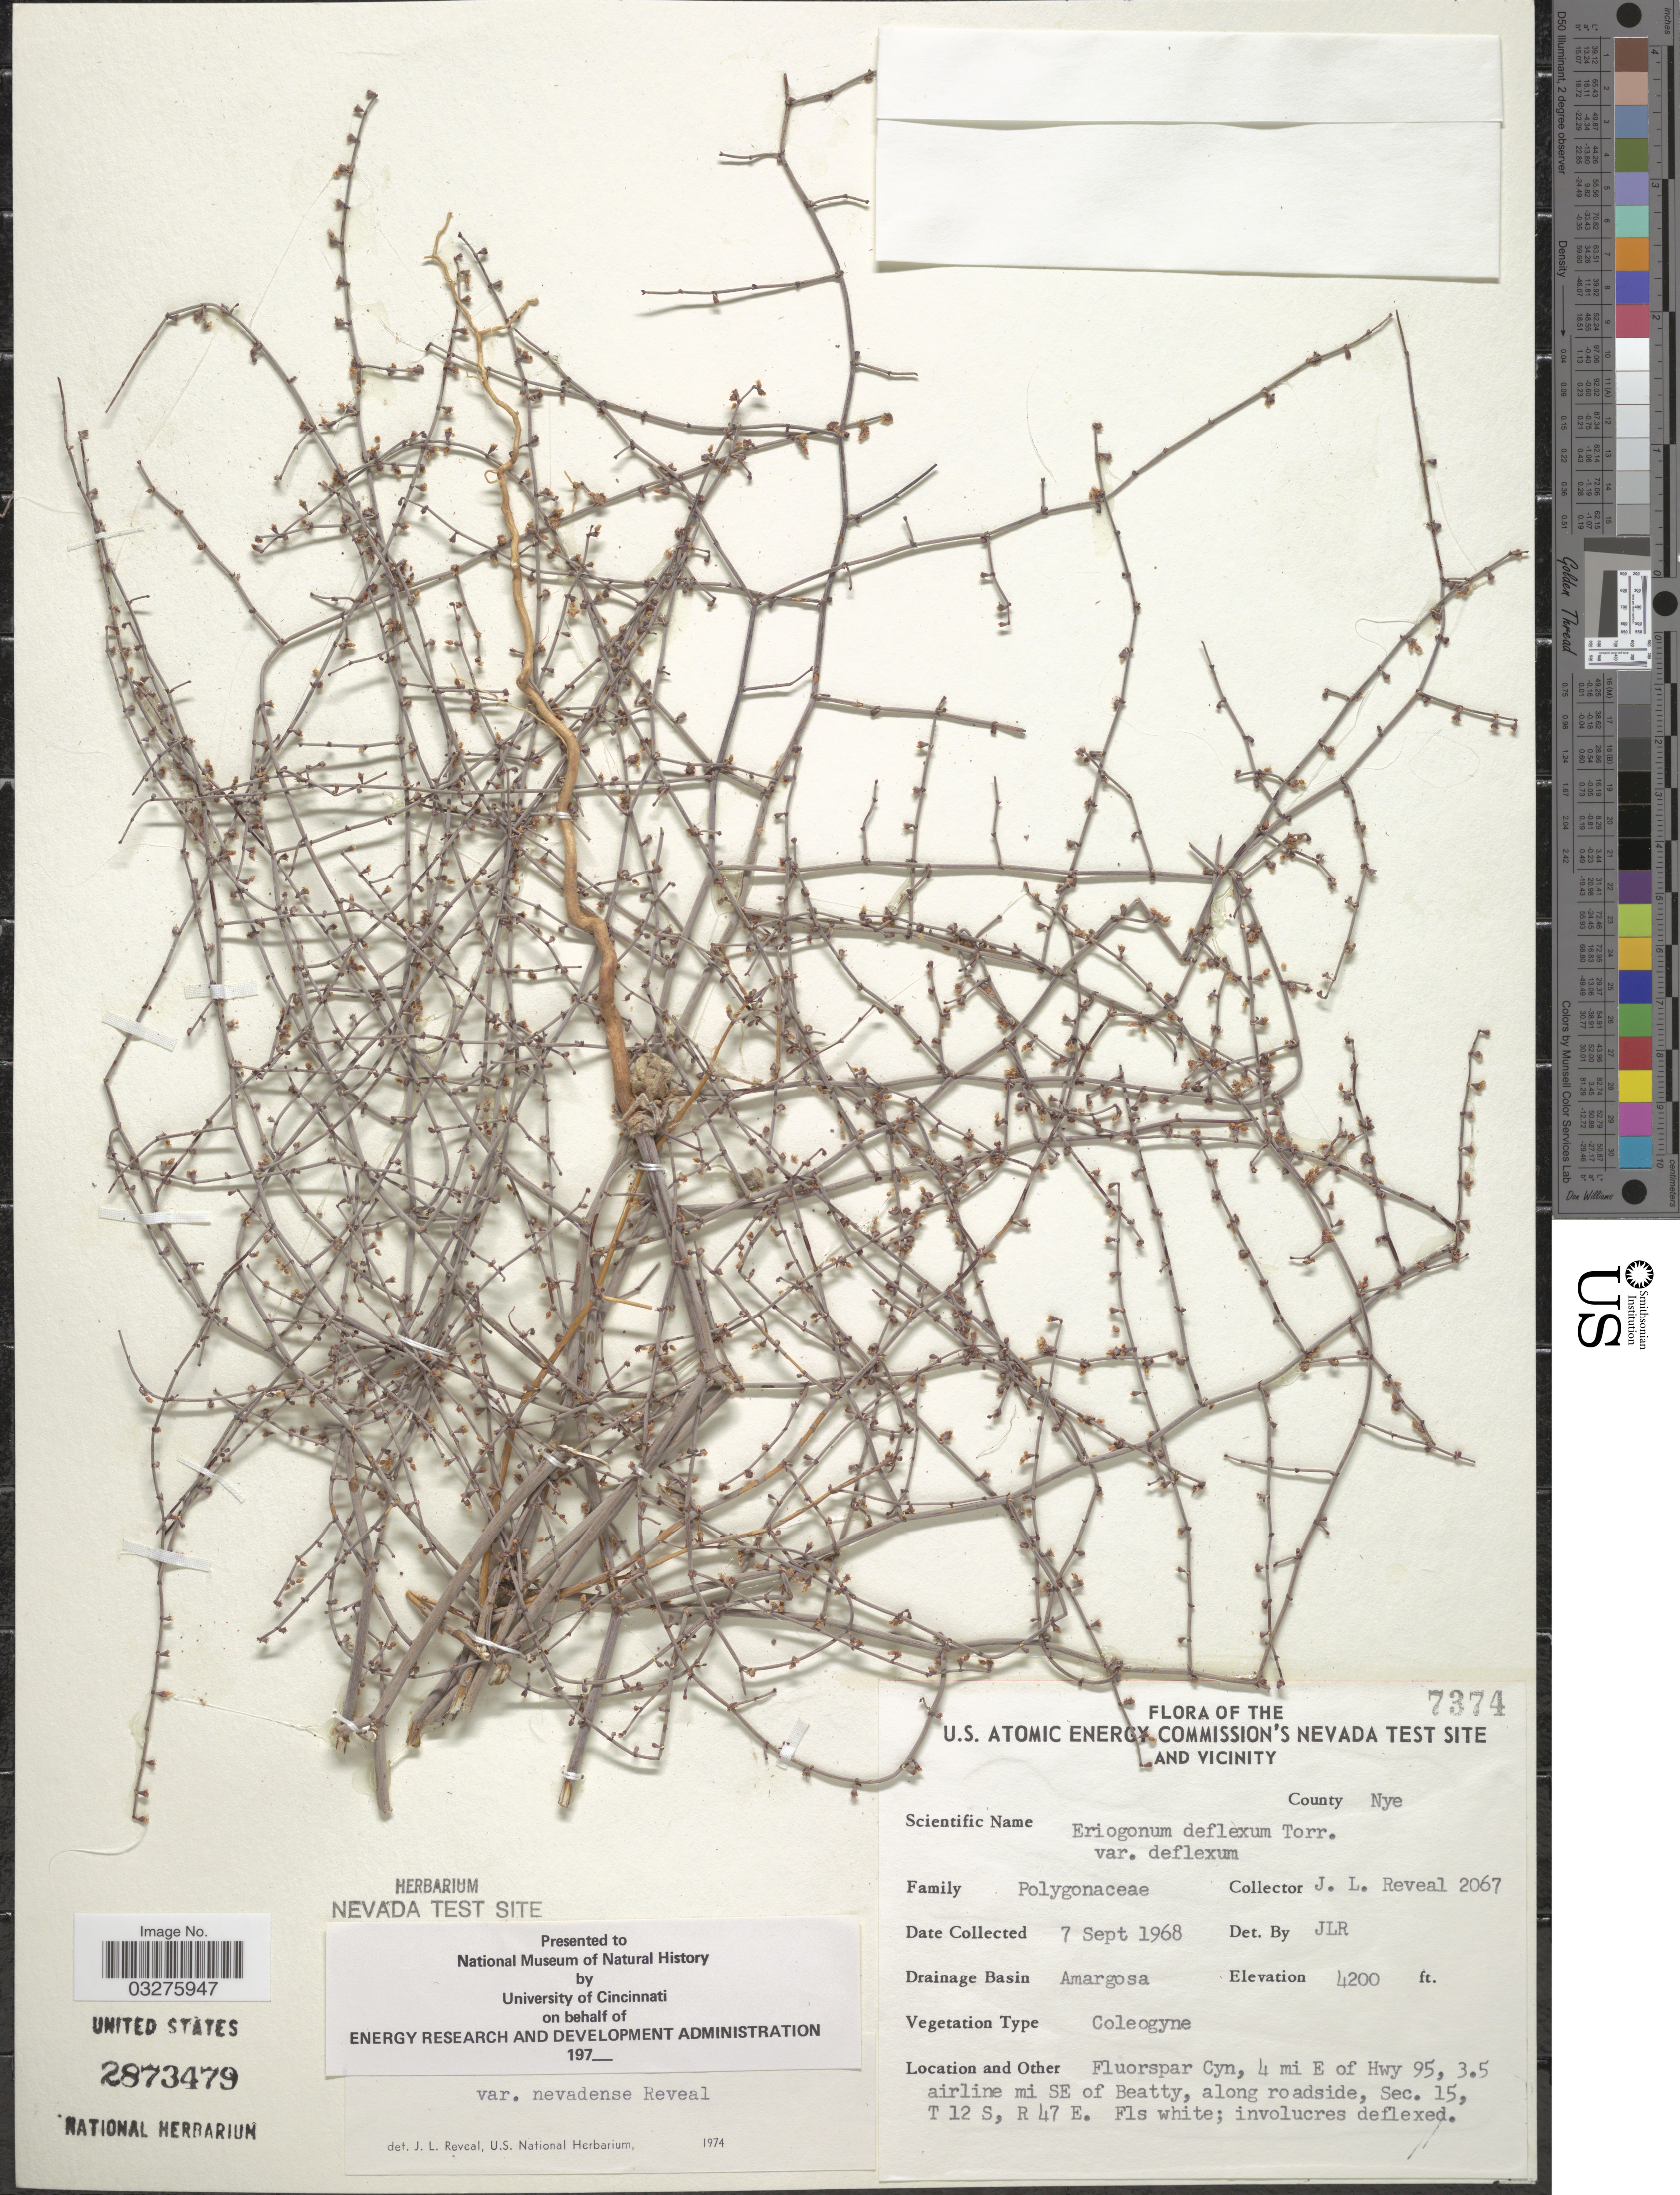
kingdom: Plantae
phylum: Tracheophyta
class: Magnoliopsida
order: Caryophyllales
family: Polygonaceae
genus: Eriogonum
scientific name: Eriogonum deflexum var. nevadense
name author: Reveal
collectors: J. L. Reveal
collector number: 2067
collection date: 1968-09-07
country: United States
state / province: Nevada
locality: The U.S. Atomic Energy Commission's Nevada Test Site and vicinity. County Nye. Drainage Basin Amargosa. Fluorspar Cyn, 4 mi E of Hwy 95, 3.5 airline mi SE of Beatty, along roadside, Sec. 15, T 12 S, R 47 E.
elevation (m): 1280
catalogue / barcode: US 2873479